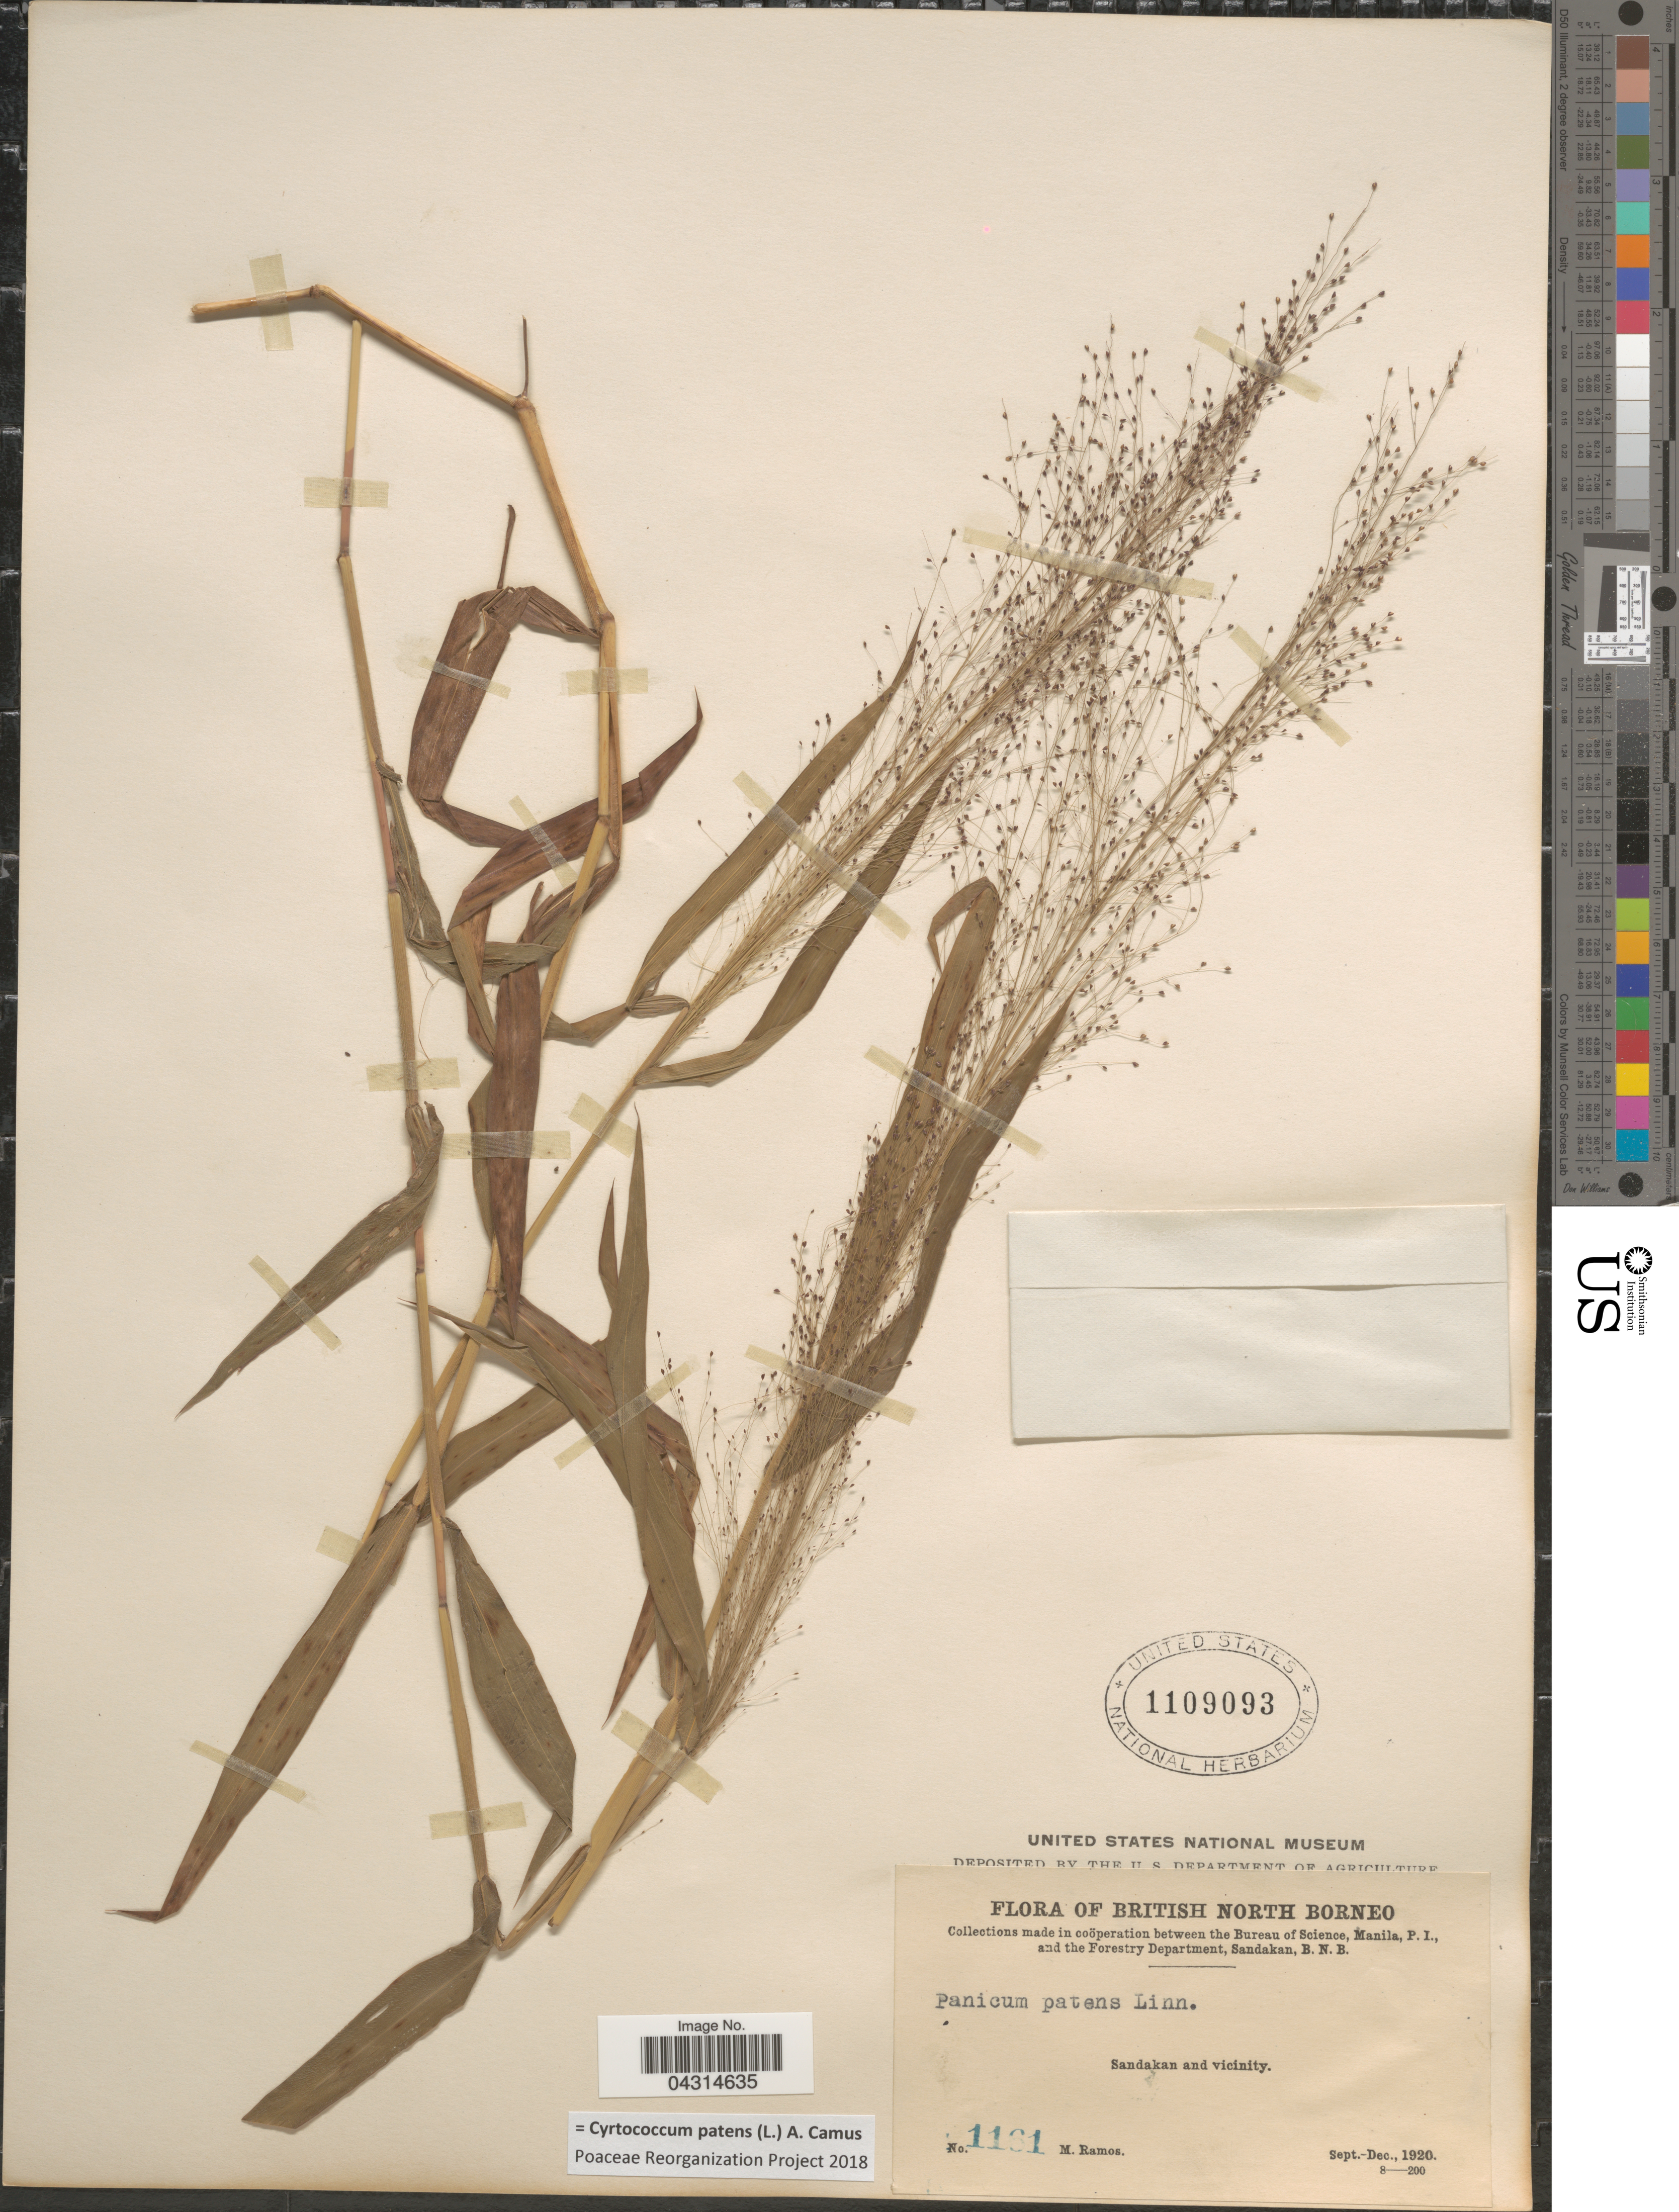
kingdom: Plantae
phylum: Tracheophyta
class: Liliopsida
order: Poales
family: Poaceae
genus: Cyrtococcum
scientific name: Cyrtococcum patens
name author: (L.) A. Camus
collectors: M. Ramos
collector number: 1161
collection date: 1920-09/1920-12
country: Malaysia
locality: British North Borneo. Sandakan and vicinity.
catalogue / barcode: US 1109093